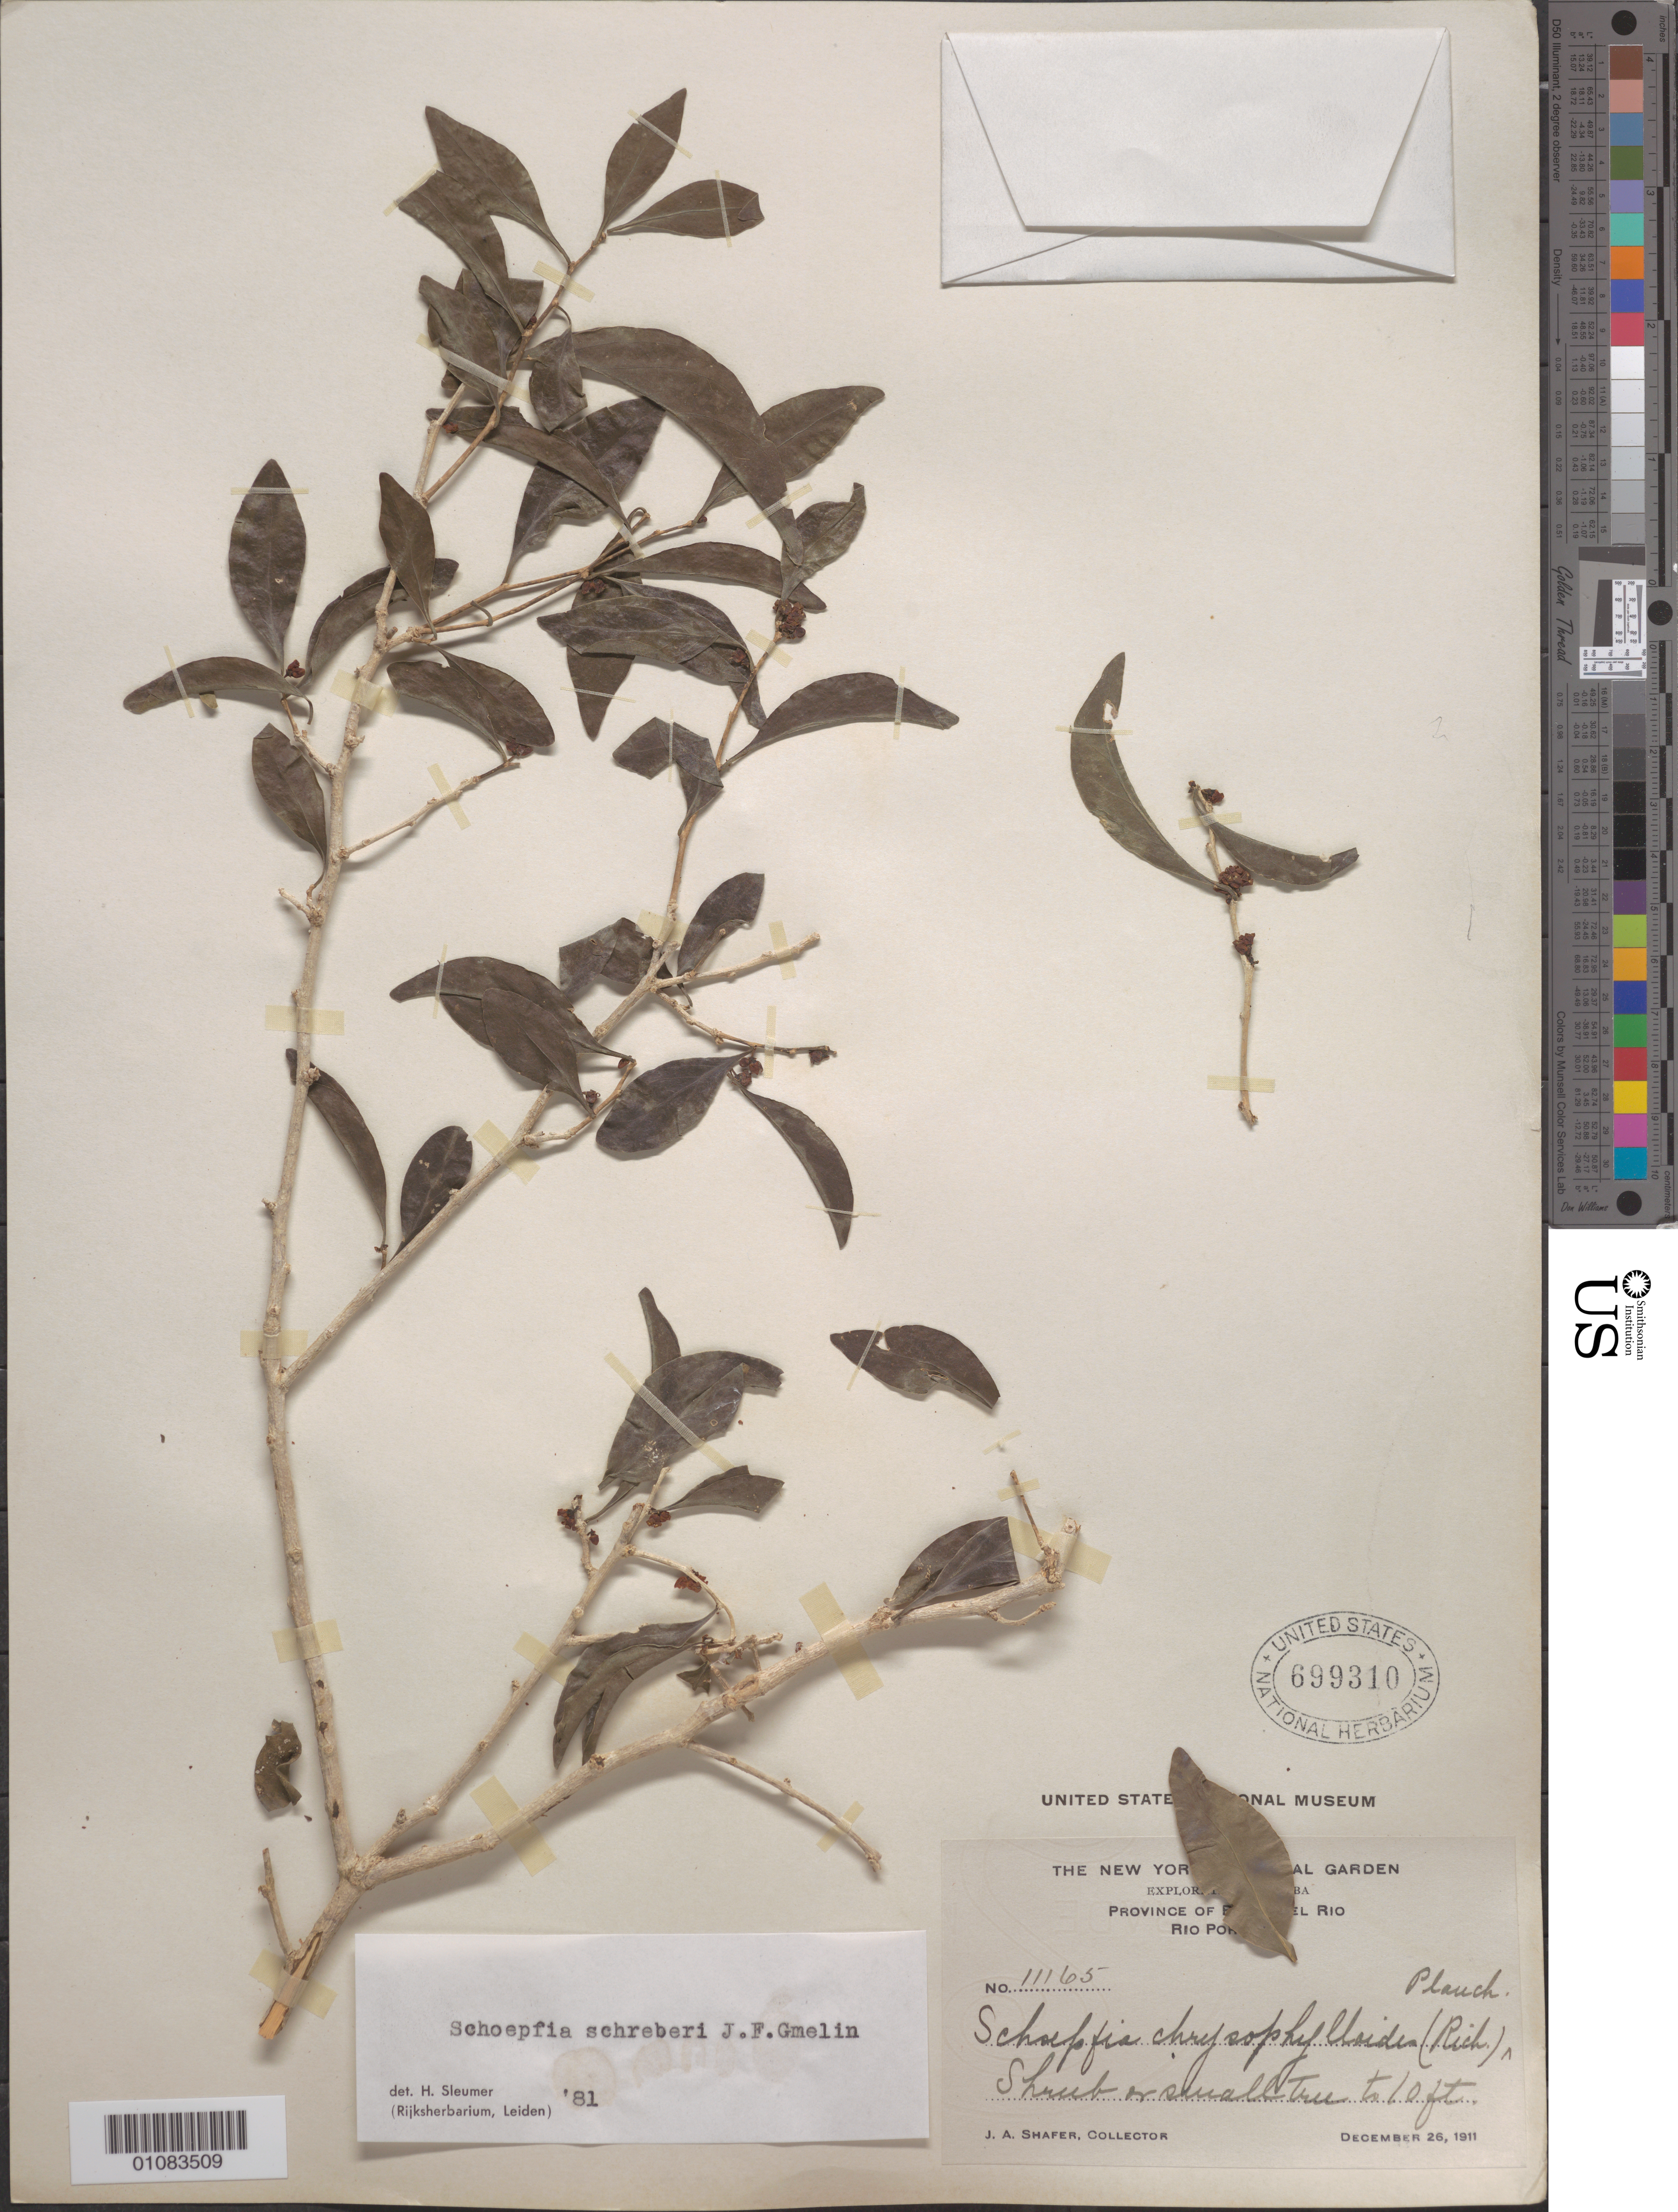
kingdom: Plantae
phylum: Tracheophyta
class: Magnoliopsida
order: Santalales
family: Schoepfiaceae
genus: Schoepfia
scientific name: Schoepfia schreberi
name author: J.F. Gmel.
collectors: J. A. Shafer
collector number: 1165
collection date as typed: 26 Dec 1911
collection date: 1911-12-26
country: Cuba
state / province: Pinar del Rio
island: Cuba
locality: Rio Portales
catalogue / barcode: US 699310